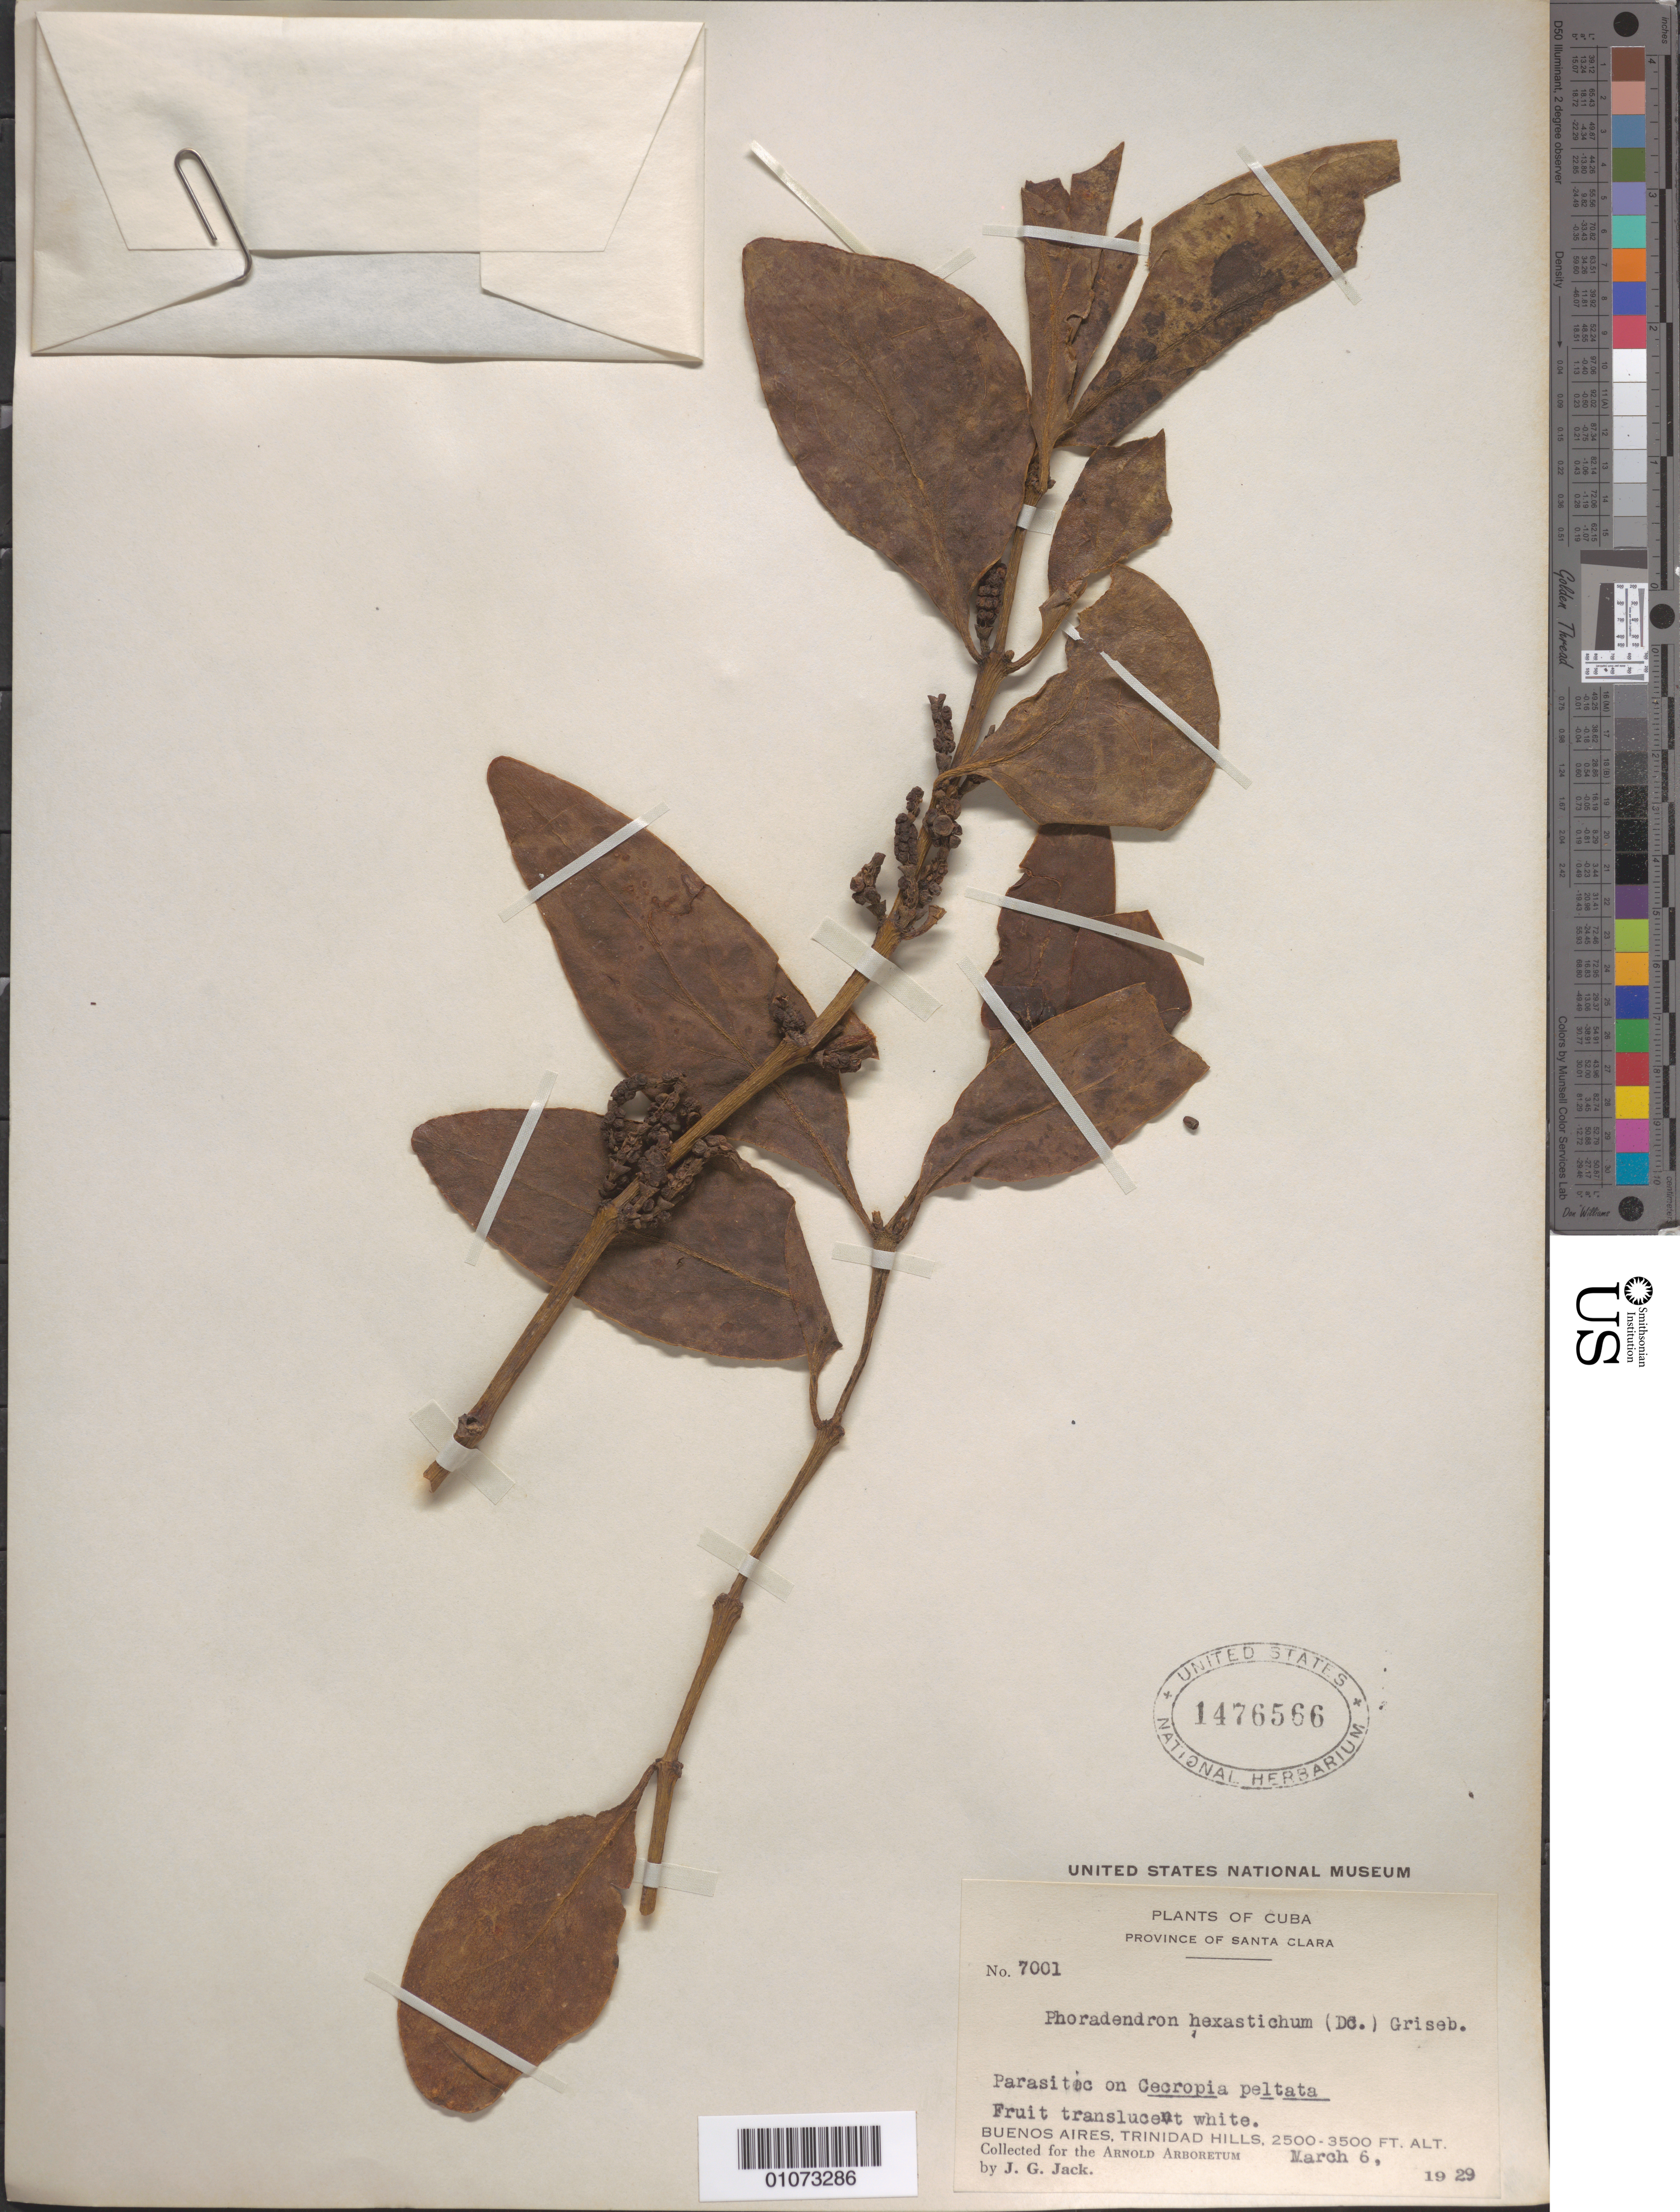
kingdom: Plantae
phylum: Tracheophyta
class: Magnoliopsida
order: Santalales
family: Viscaceae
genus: Phoradendron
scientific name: Phoradendron hexastichum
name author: (DC.) Griseb.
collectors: J. G. Jack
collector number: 7001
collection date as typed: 06 Mar 1929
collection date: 1929-03-06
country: Cuba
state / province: Villa Clara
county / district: Santa Clara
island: Cuba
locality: Trinidad Hills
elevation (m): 762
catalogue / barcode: US 1476566